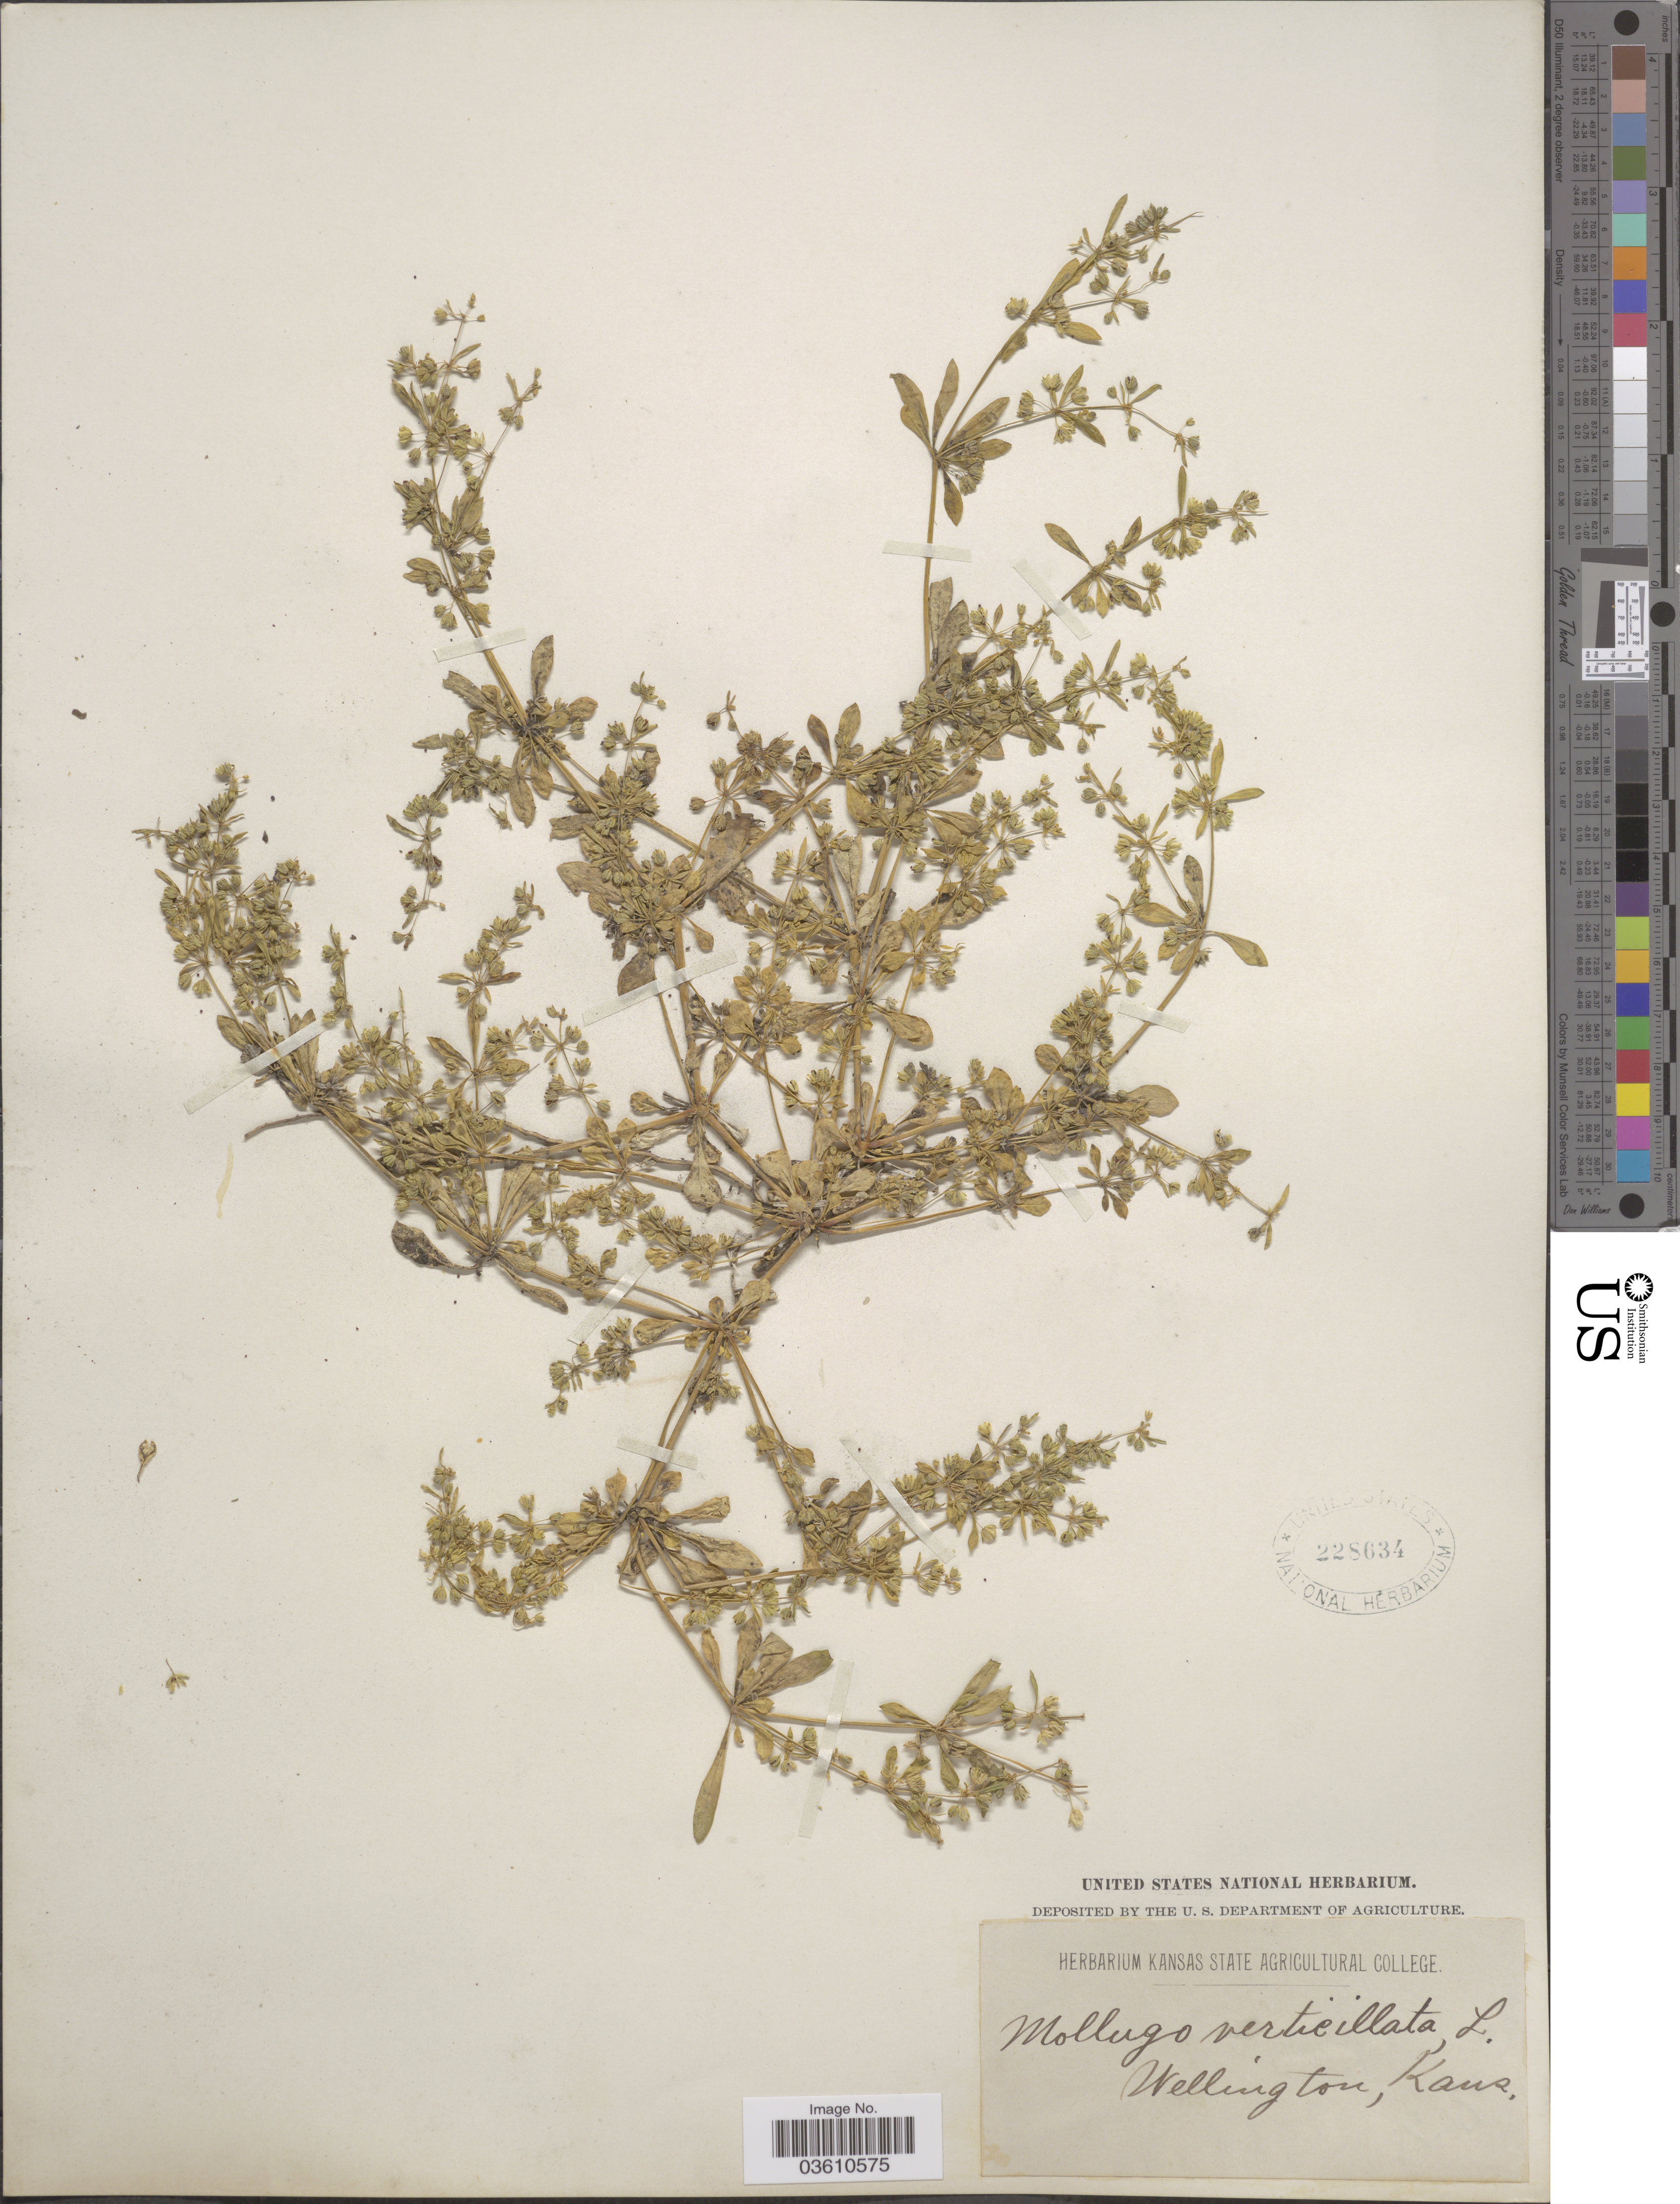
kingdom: Plantae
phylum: Tracheophyta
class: Magnoliopsida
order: Caryophyllales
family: Molluginaceae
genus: Mollugo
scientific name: Mollugo verticillata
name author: L.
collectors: ex herb. Kansas State Agricultural College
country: United States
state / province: Kansas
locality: Wellington.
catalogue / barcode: US 228634